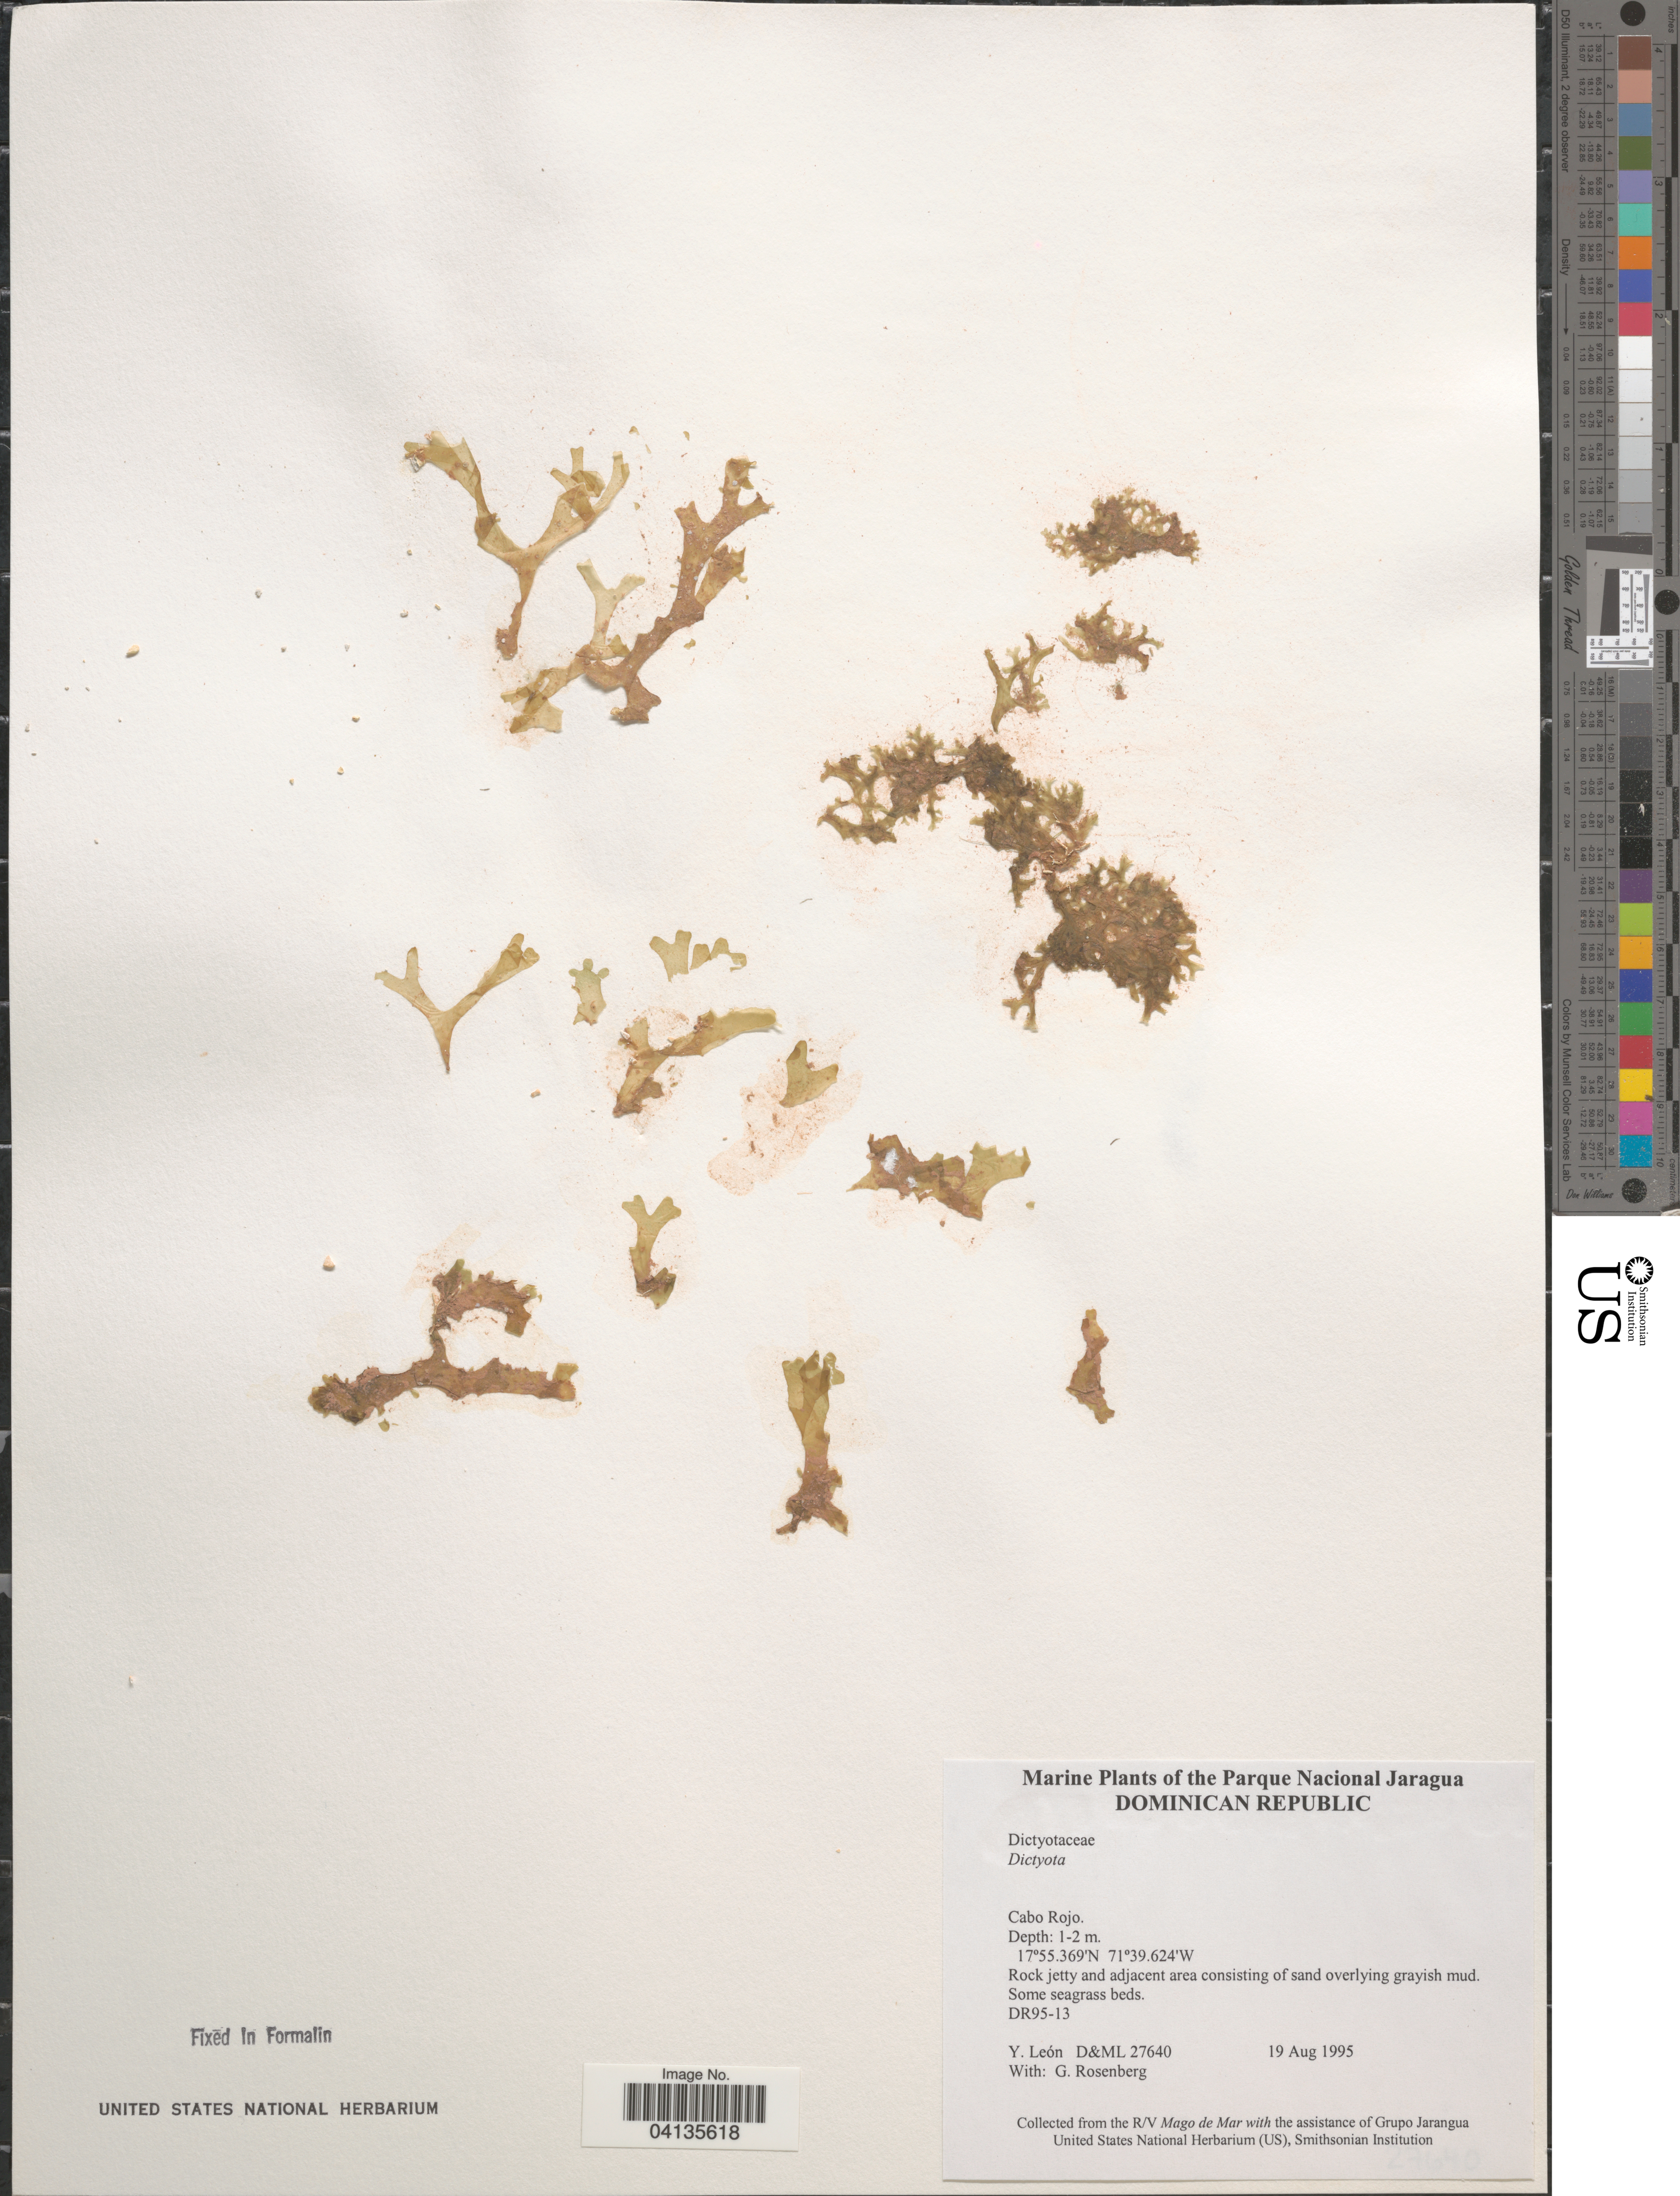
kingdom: Chromista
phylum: Ochrophyta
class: Phaeophyceae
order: Dictyotales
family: Dictyotaceae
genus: Dictyota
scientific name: Dictyota sp.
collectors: Y. León & G. Rosenberg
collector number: D&ML27640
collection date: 1995-08-19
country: Dominican Republic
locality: Parque Nacional Jaragua. Cabo Rojo.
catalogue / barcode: US 238529